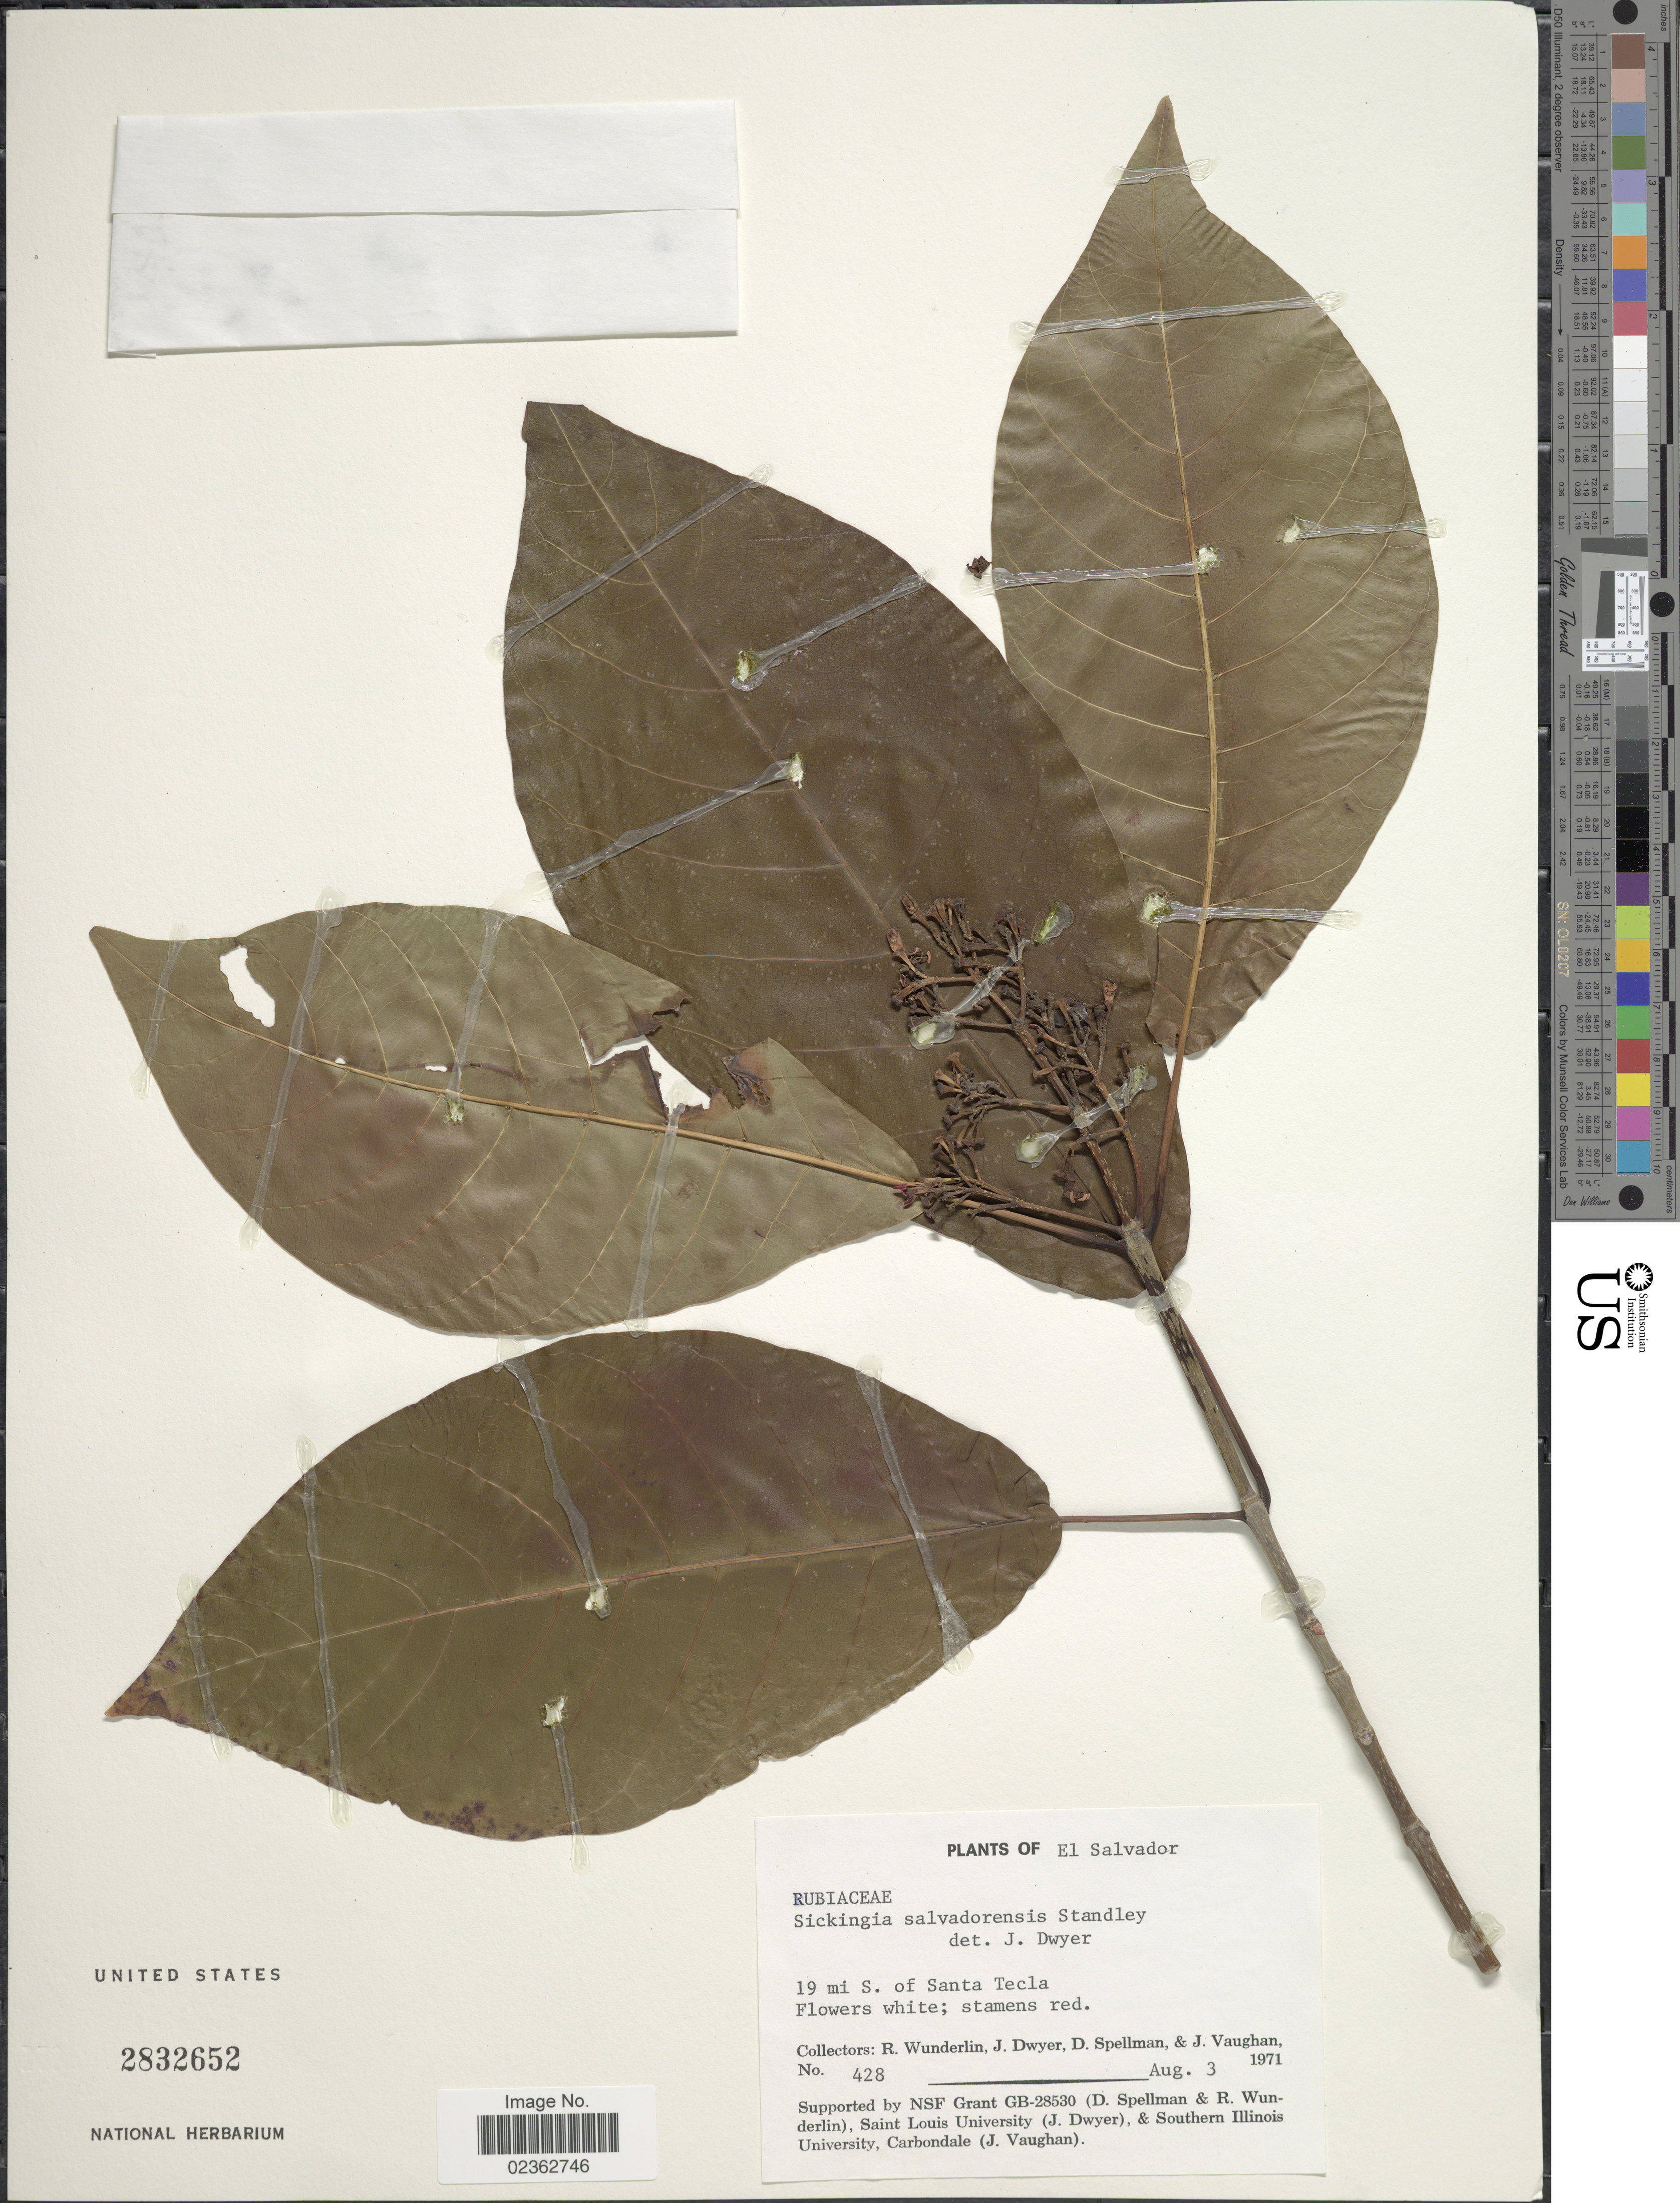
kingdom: Plantae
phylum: Tracheophyta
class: Magnoliopsida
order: Gentianales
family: Rubiaceae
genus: Simira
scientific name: Simira salvadorensis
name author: Standl.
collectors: R. P. Wunderlin, J. Dwyer, D. Spellman & J. Vaughan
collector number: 428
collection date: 1971-08-03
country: El Salvador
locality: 19 mi S. of Santa Tecla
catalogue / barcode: US 2832652